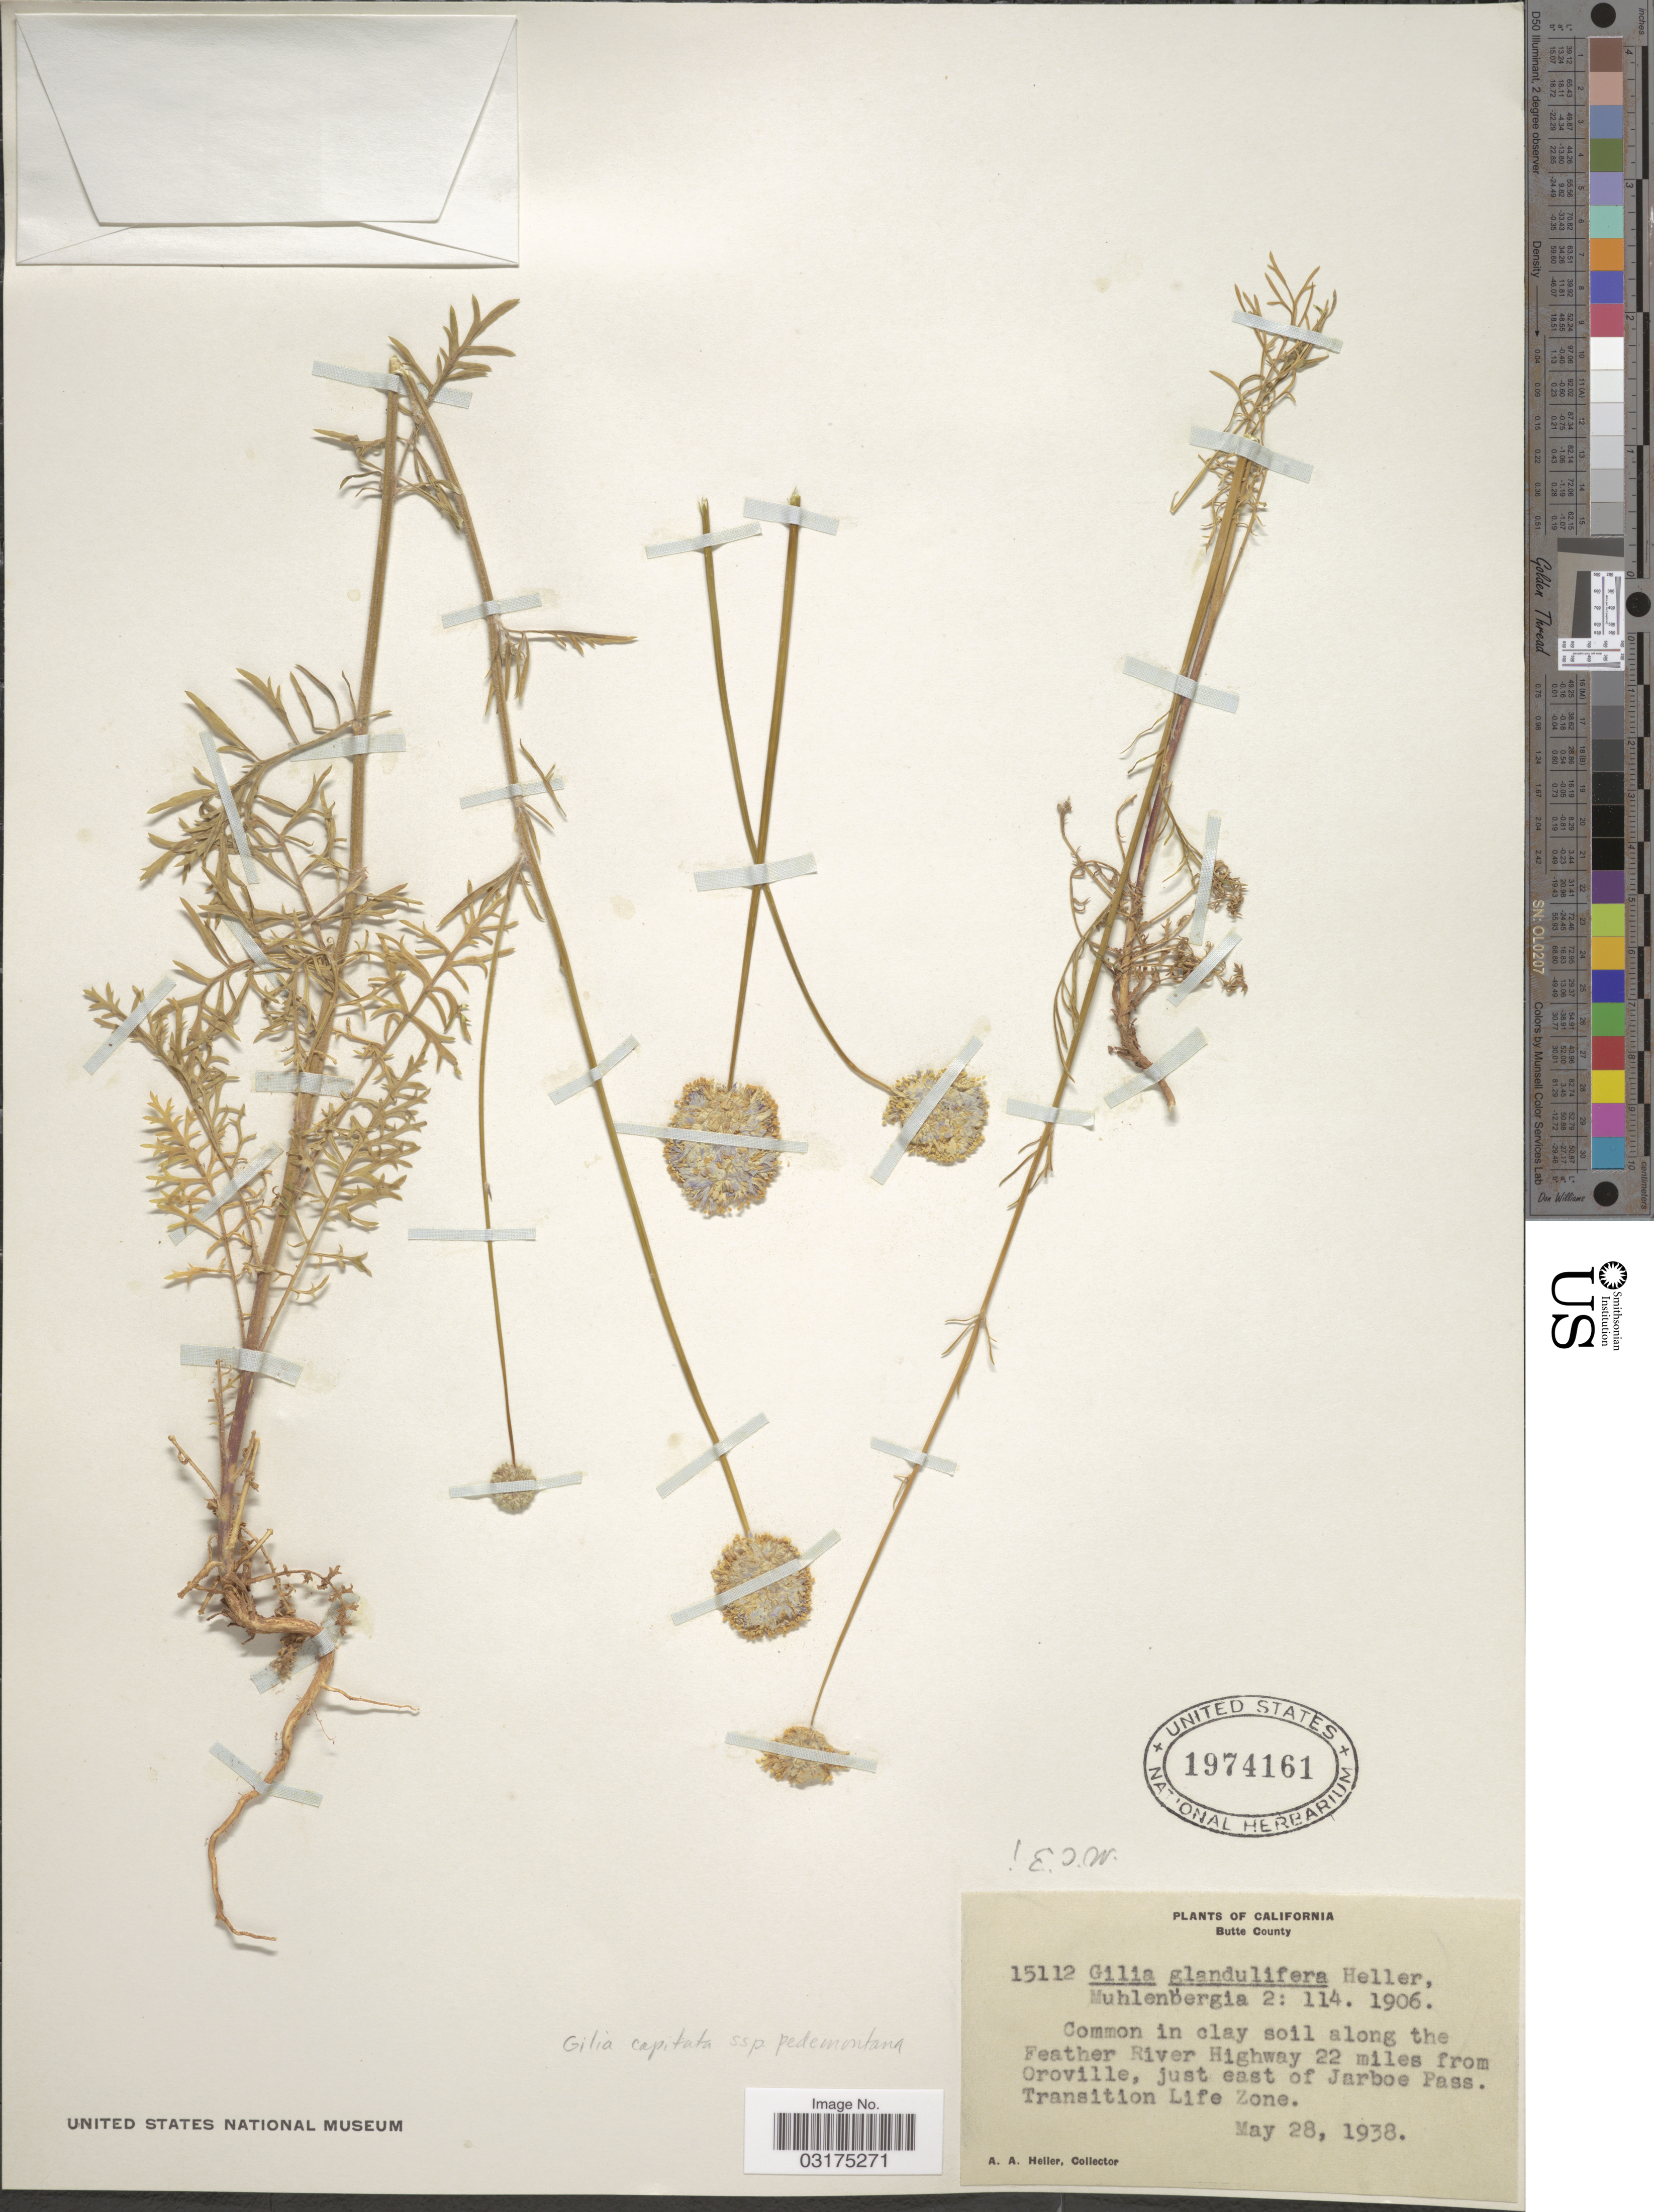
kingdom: Plantae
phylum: Tracheophyta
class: Magnoliopsida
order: Ericales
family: Polemoniaceae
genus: Gilia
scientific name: Gilia capitata subsp. pedemontana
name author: V.E. Grant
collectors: A. A. Heller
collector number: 15112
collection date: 1938-05-28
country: United States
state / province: California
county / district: Butte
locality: Butte County, Common in clay soil along the Feather River Highway 22 miles from Oroville, just east of Jarboe Pass. Transition Life Zone.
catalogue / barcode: US 1974161